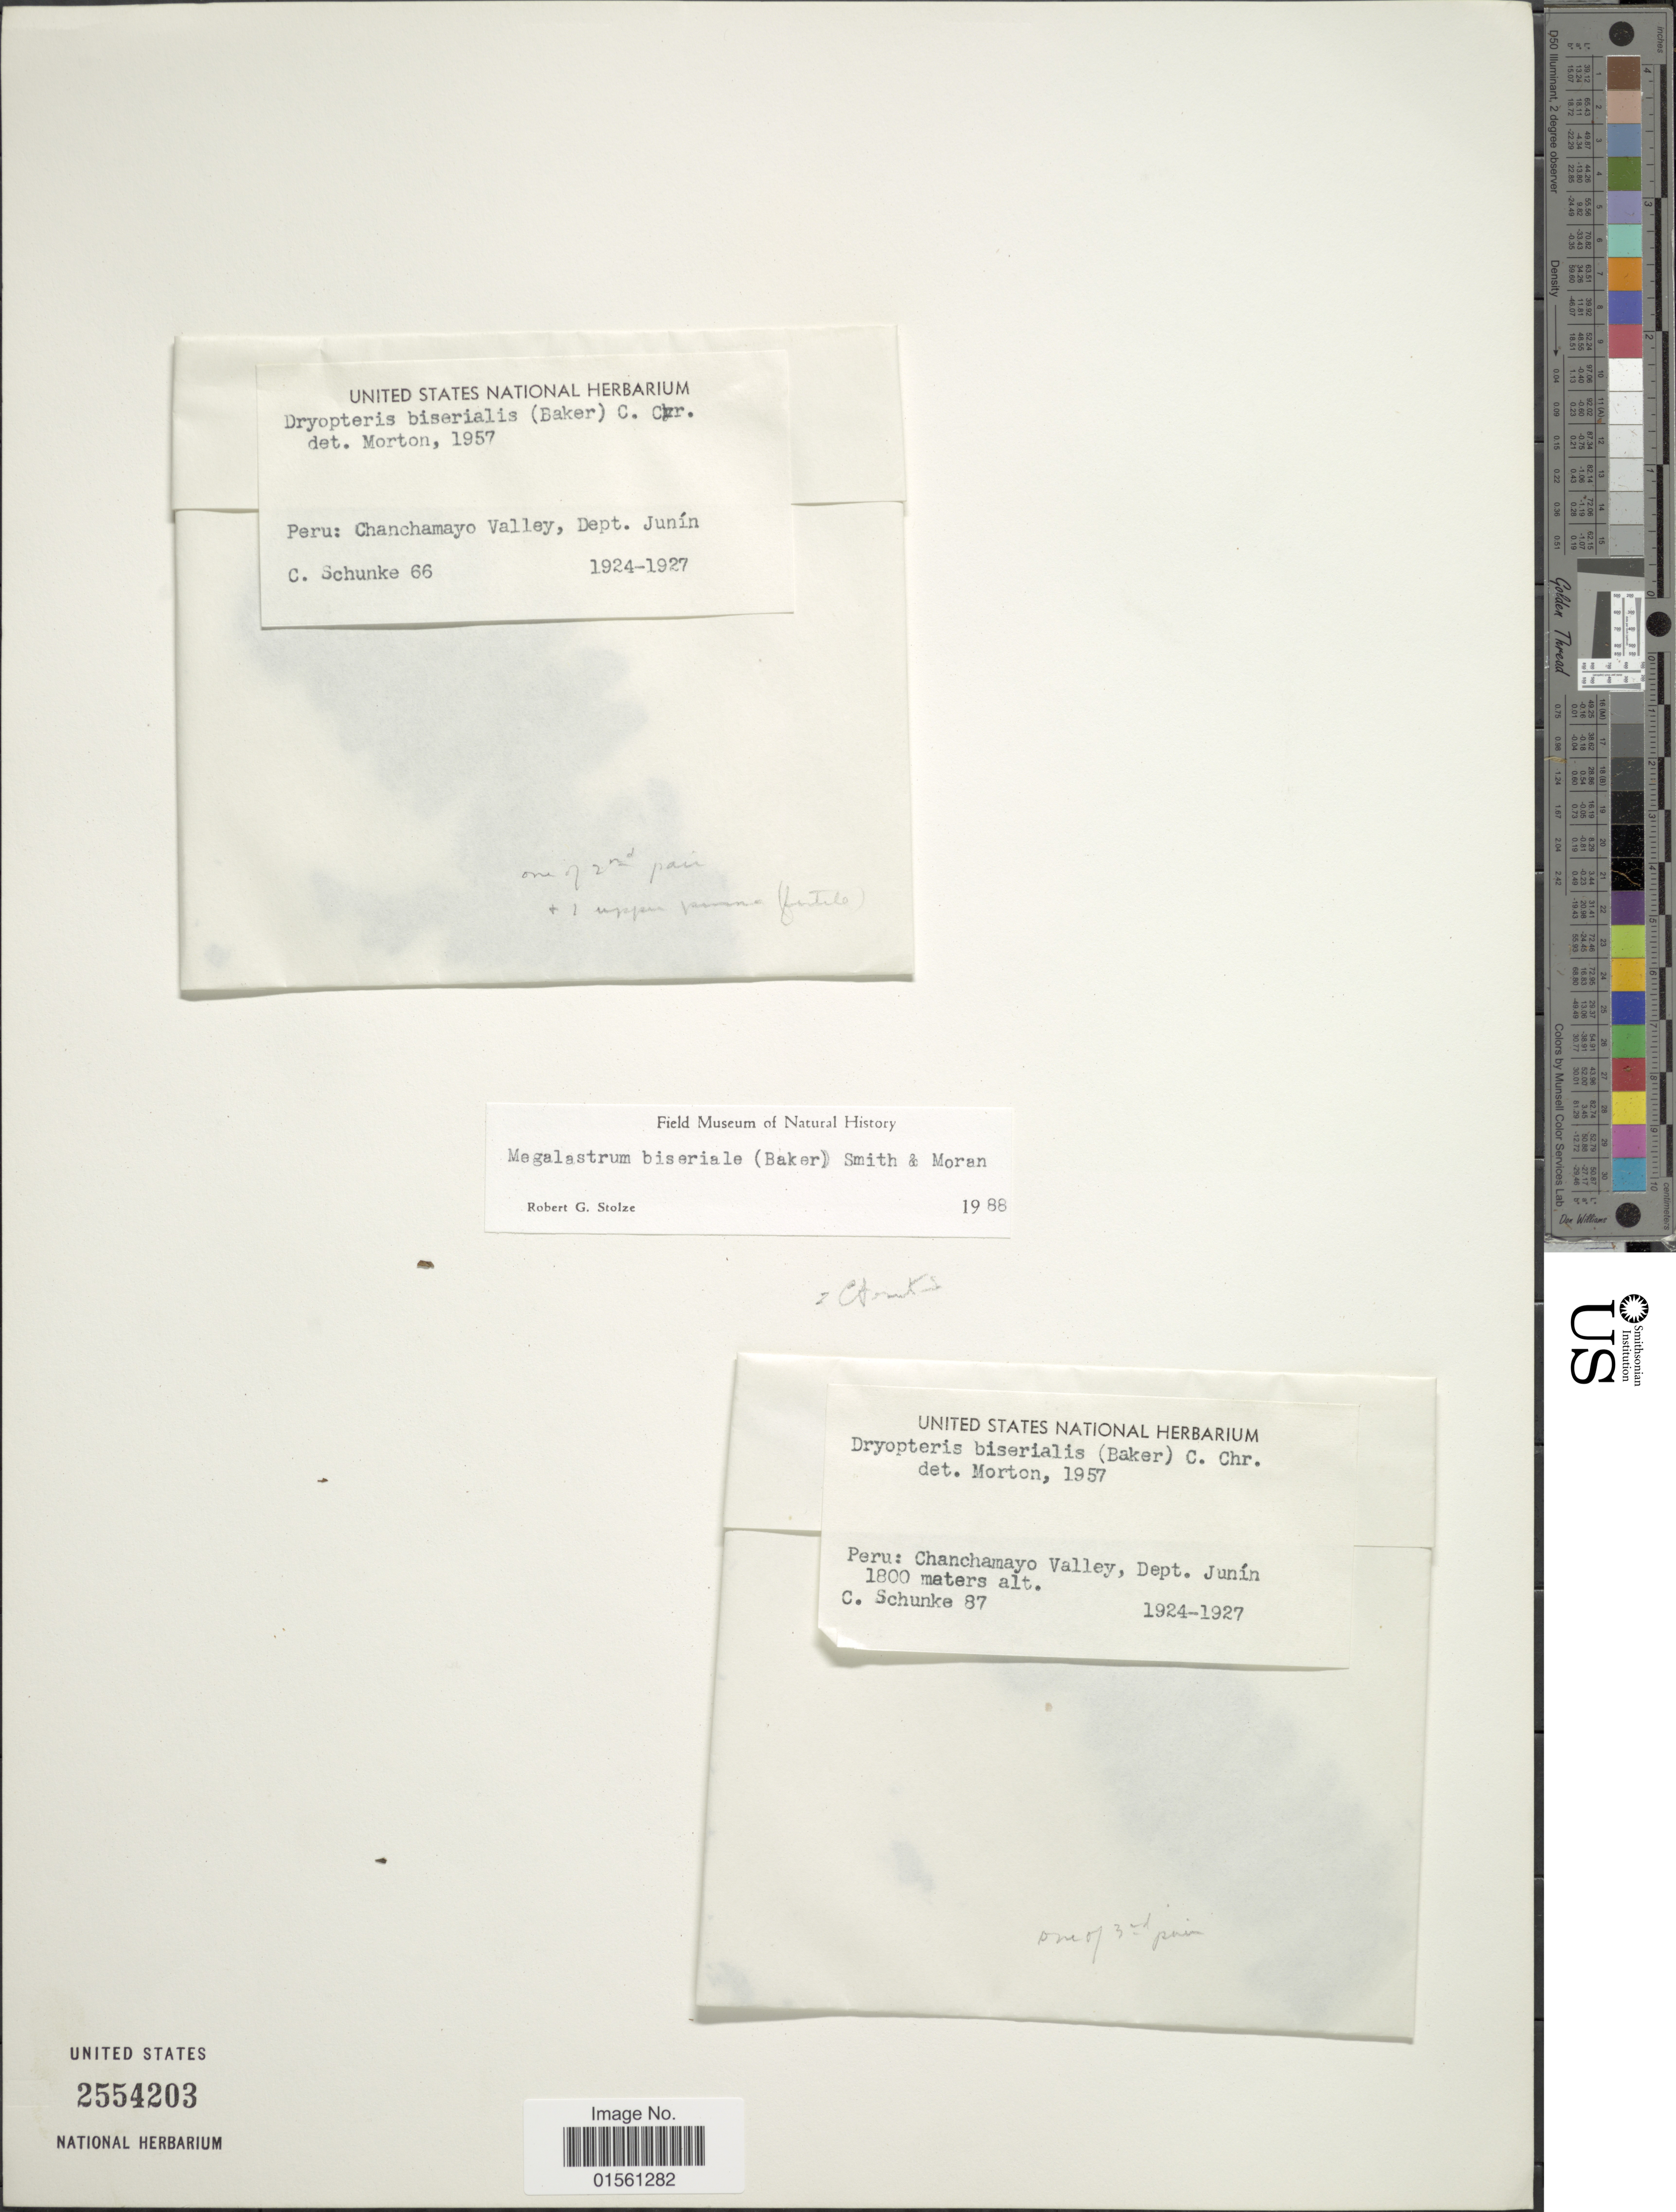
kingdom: Plantae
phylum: Tracheophyta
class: Polypodiopsida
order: Polypodiales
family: Dryopteridaceae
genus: Megalastrum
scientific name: Megalastrum biseriale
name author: (Baker) A.R. Sm. & R.C. Moran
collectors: C. Schunke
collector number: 87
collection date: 1924/1927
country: Peru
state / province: Junín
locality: Peru: Chanchamayo Valley, Dept. Junin.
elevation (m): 1800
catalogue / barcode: US 2554203-2